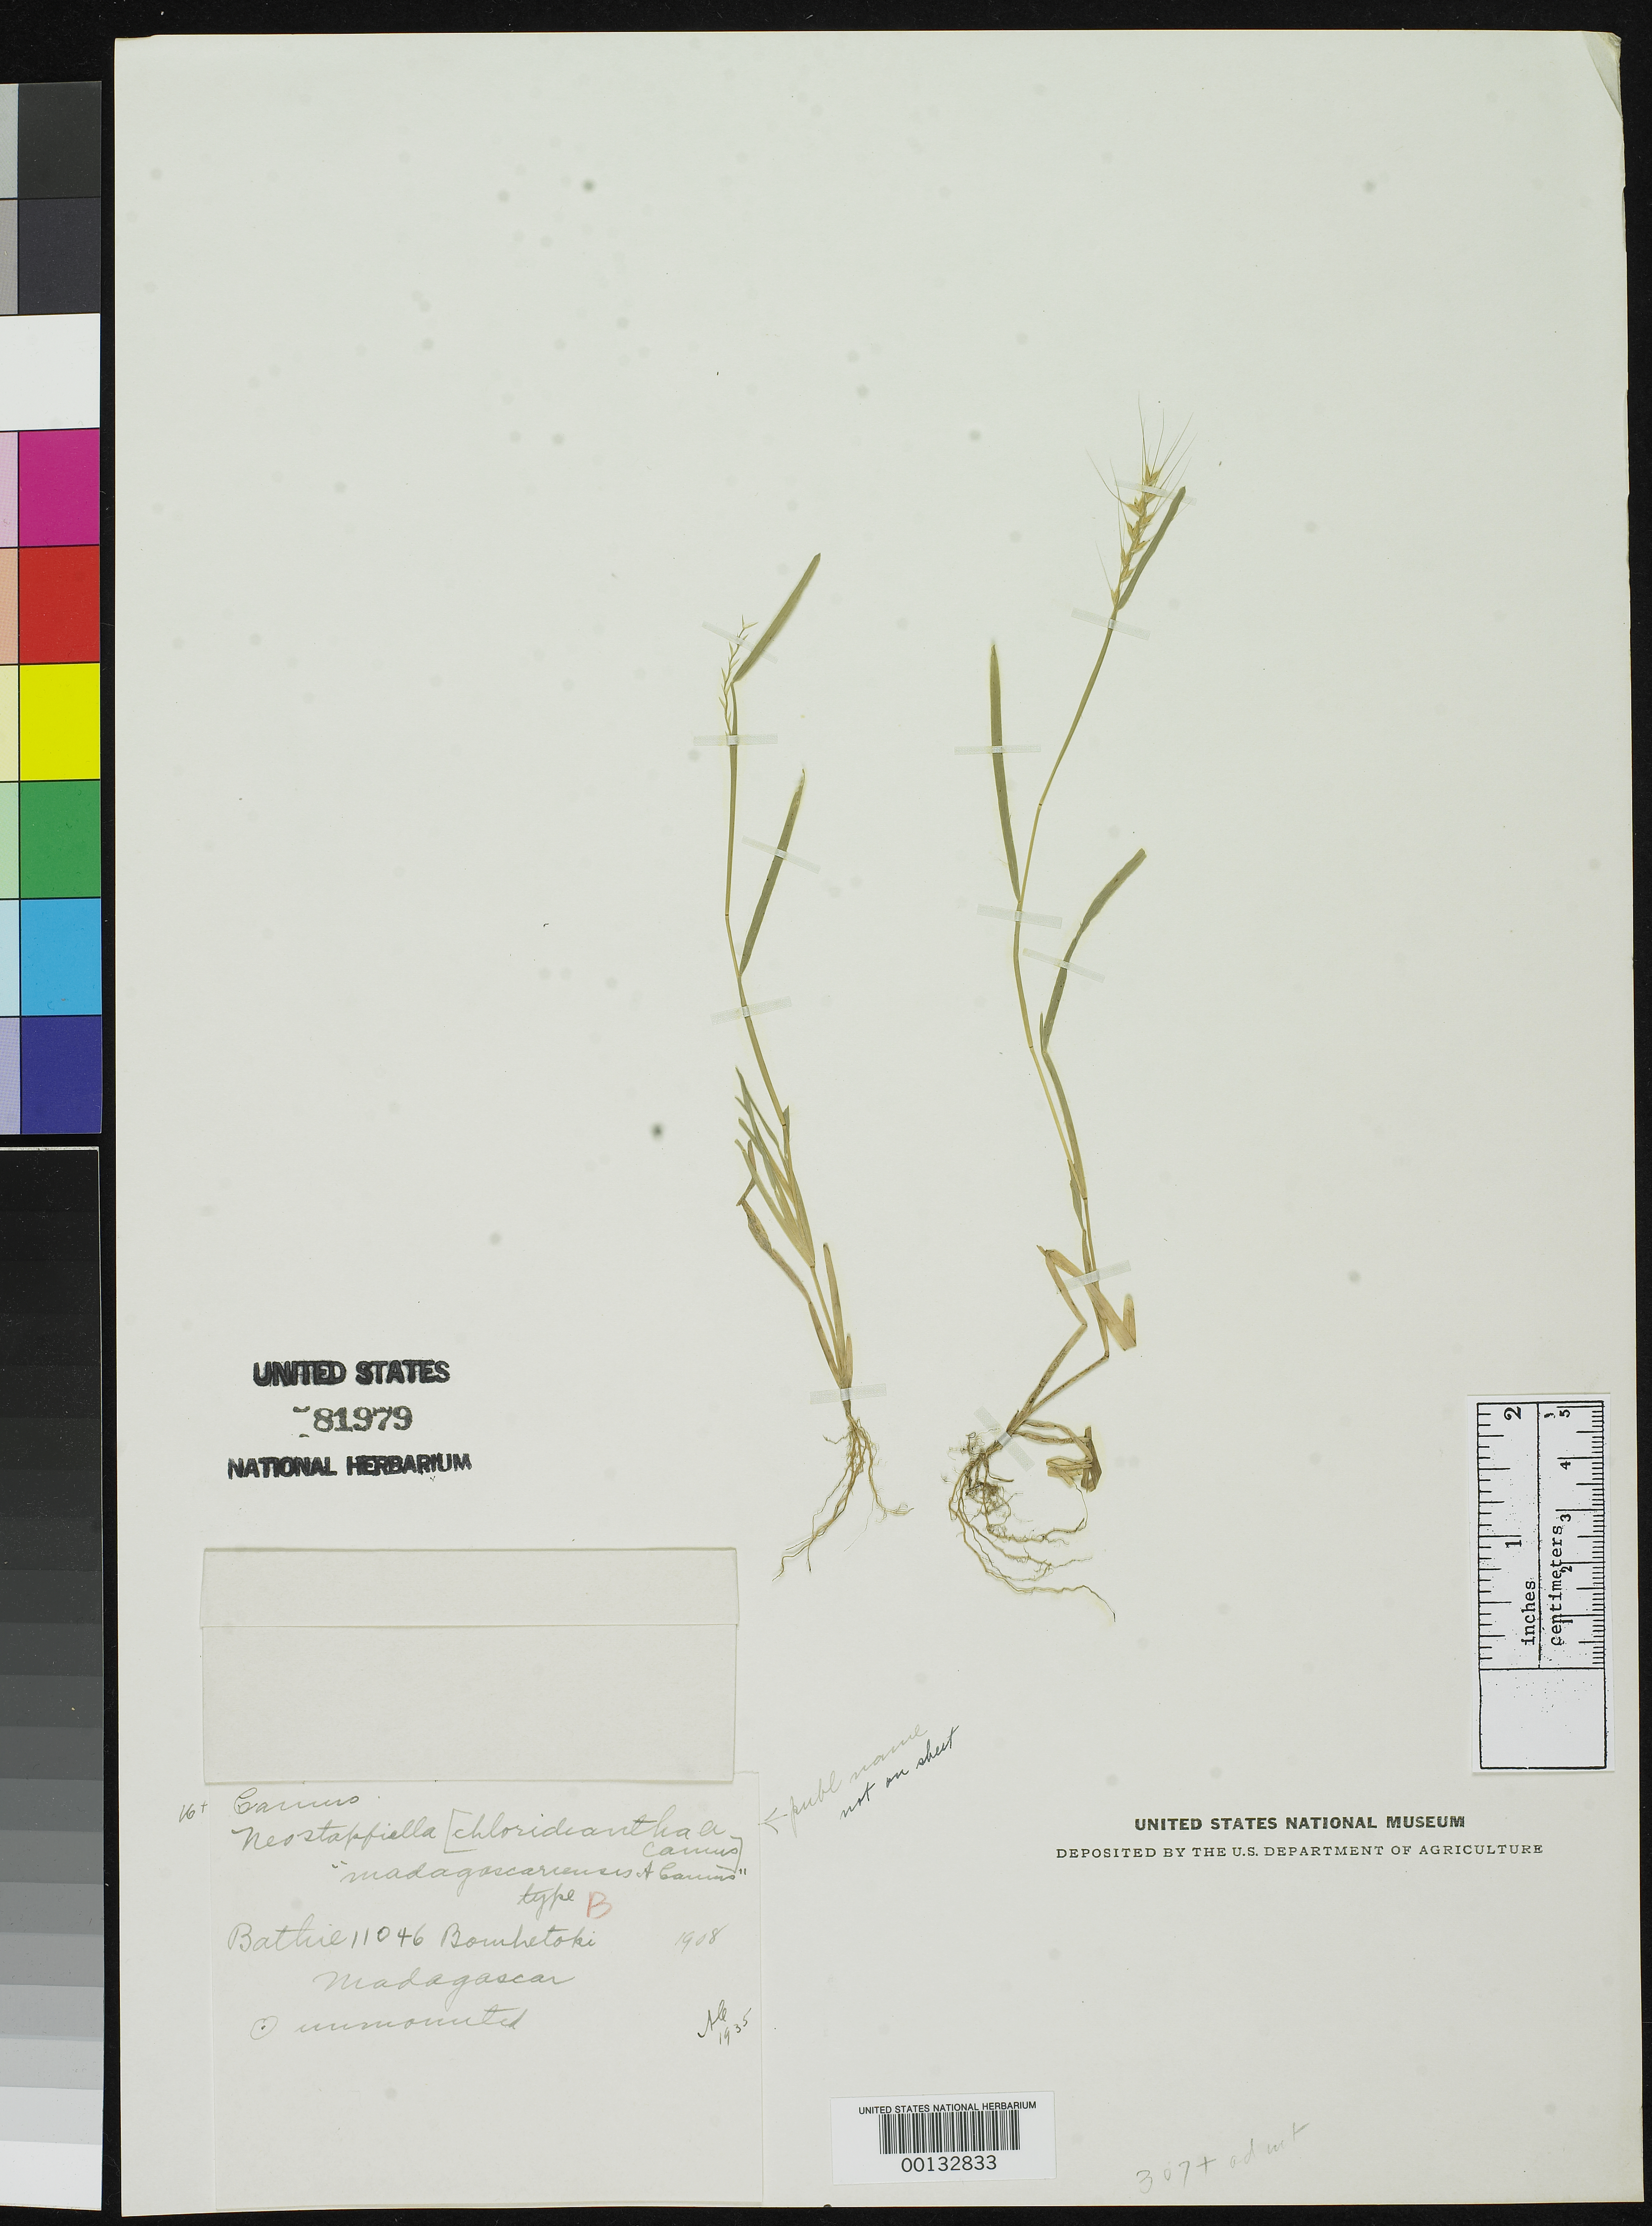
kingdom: Plantae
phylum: Tracheophyta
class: Liliopsida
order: Poales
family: Poaceae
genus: Neostapfiella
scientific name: Neostapfiella chloridiantha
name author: A. Camus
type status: Isotype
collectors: H. Perrier de la Bâthie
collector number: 11046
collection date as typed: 1908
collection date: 1908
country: Madagascar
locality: Marais salins du bord de la Baie de Bombetoke. [Saline marshes of the edge of Bay of Bombetoke.]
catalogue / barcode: US 81979